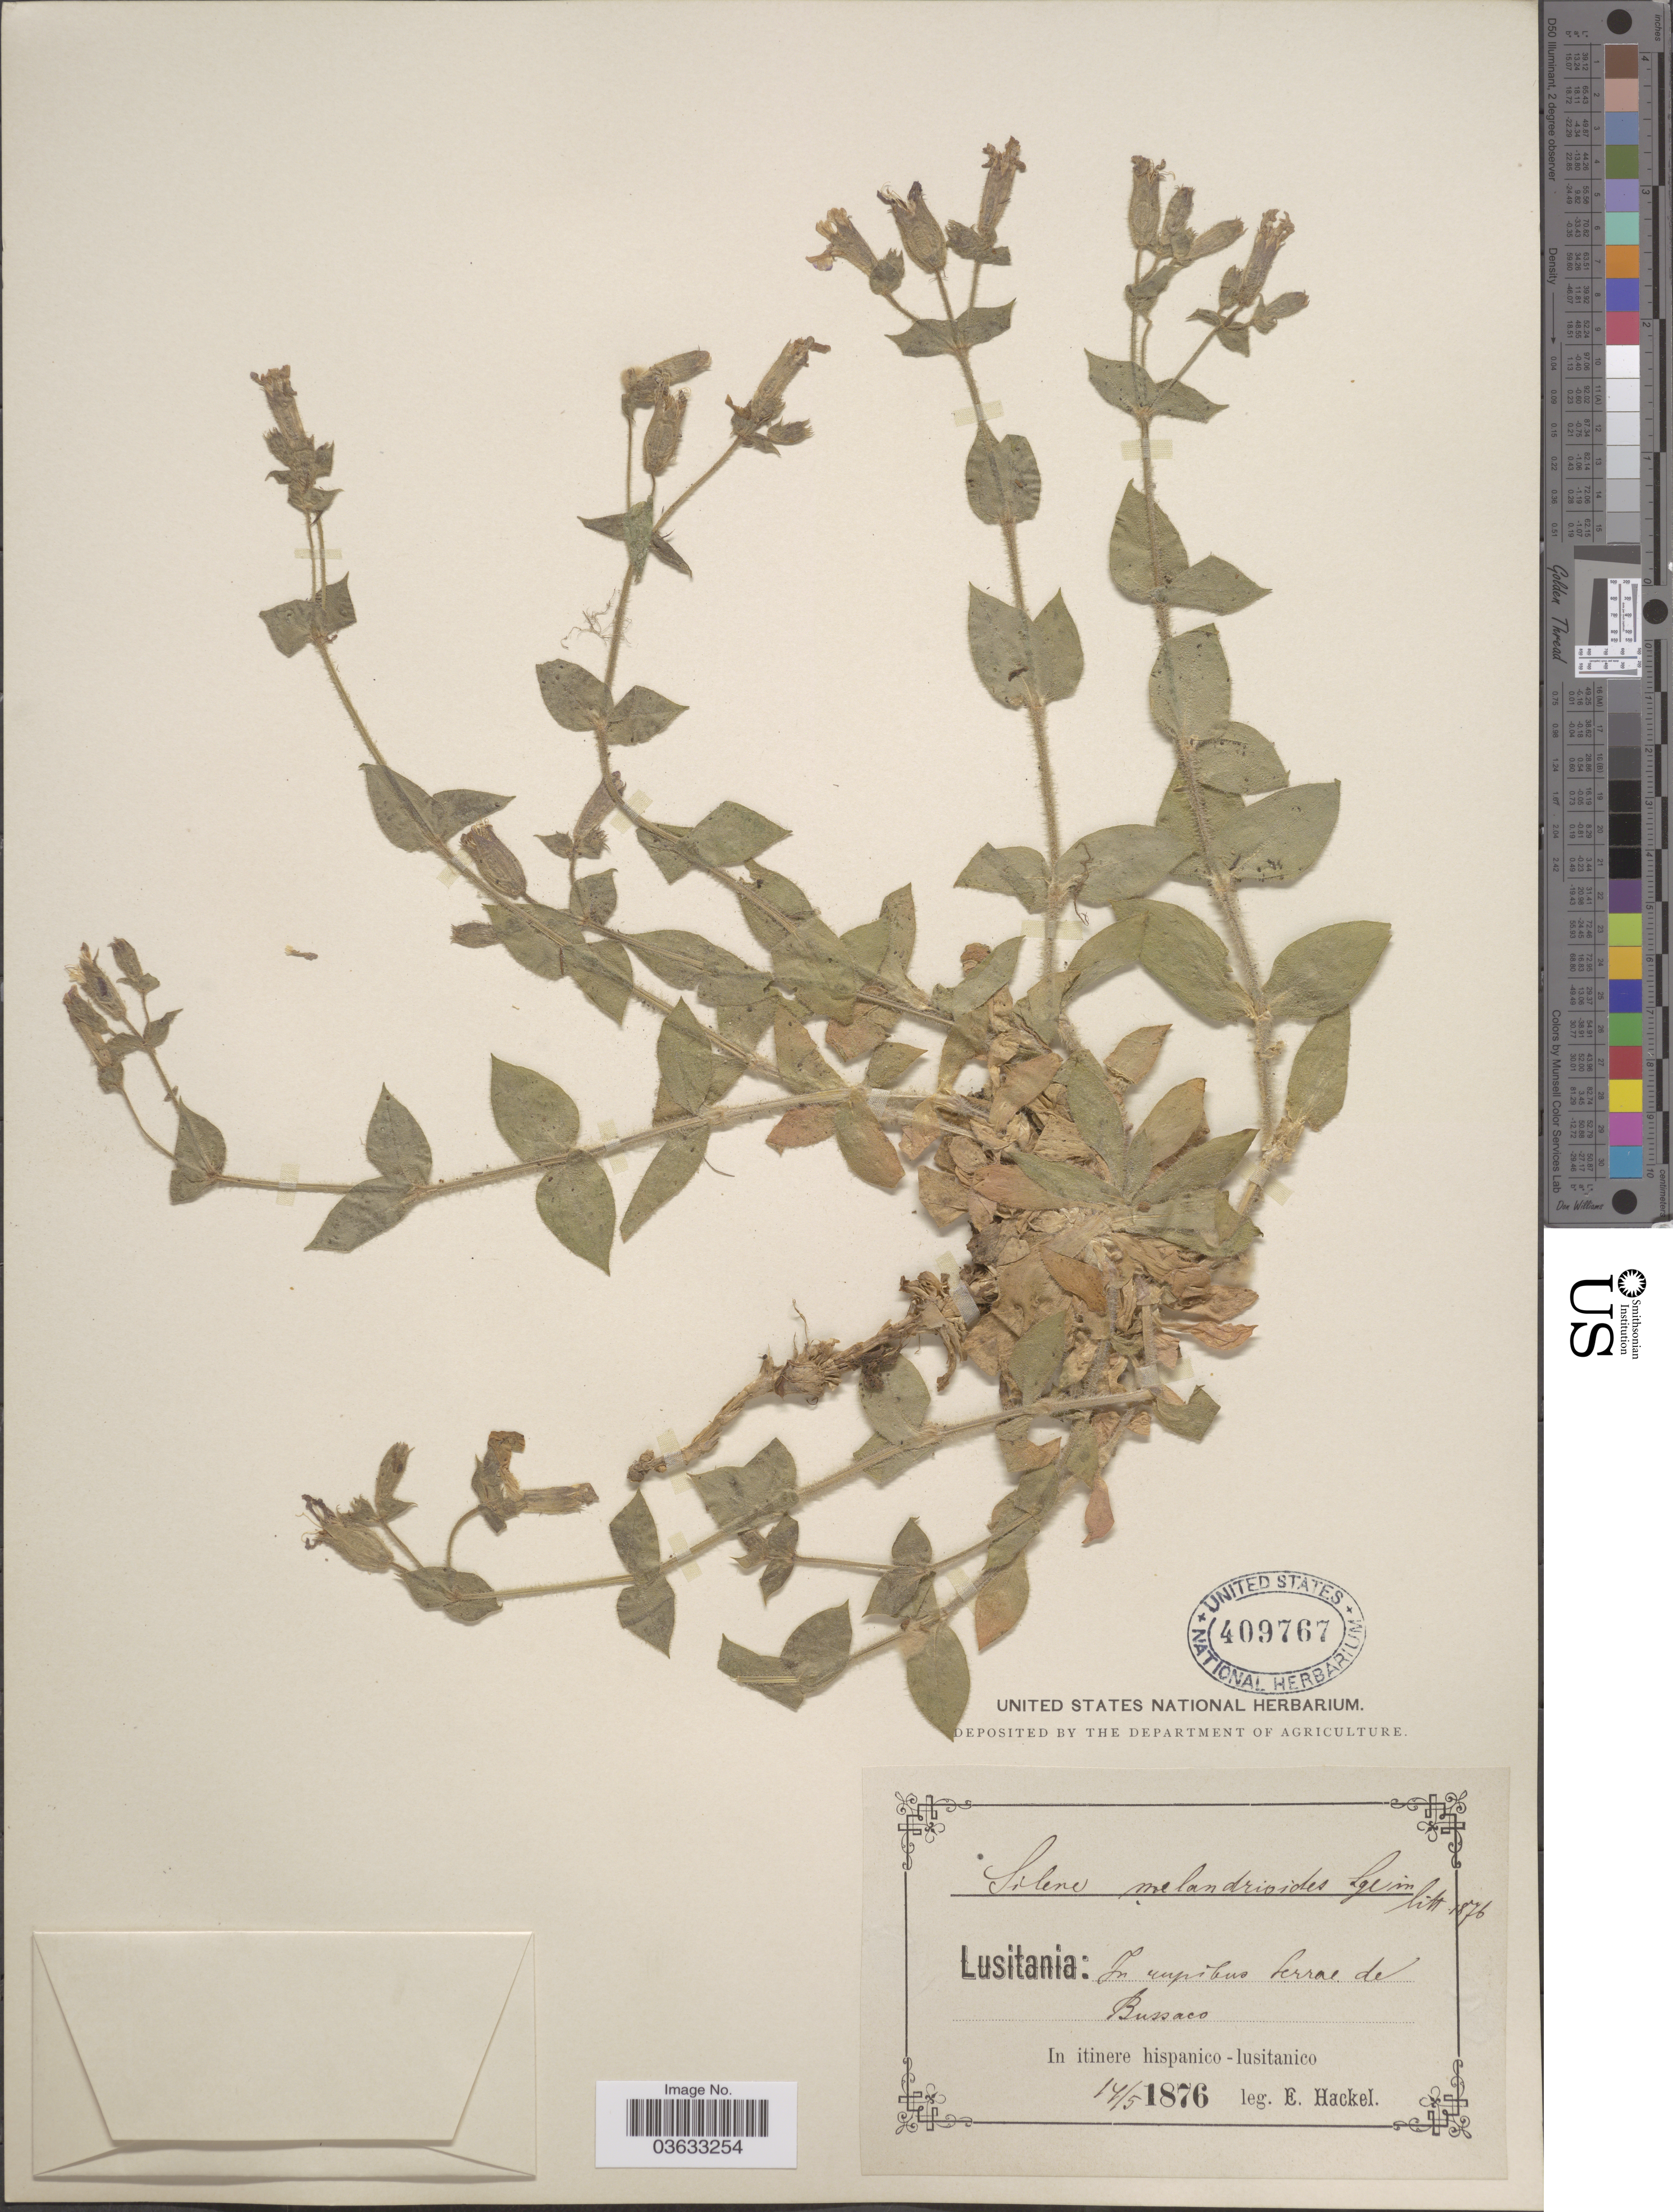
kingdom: Plantae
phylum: Tracheophyta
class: Magnoliopsida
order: Caryophyllales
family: Caryophyllaceae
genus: Silene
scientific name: Silene melandroides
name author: Lange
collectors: E. Hackel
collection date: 1876-05-14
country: Portugal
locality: Lusitania: In rupibus Serrae [interpreted] de Bussaco. In itinere hispanico - lusitanico.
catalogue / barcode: US 409767